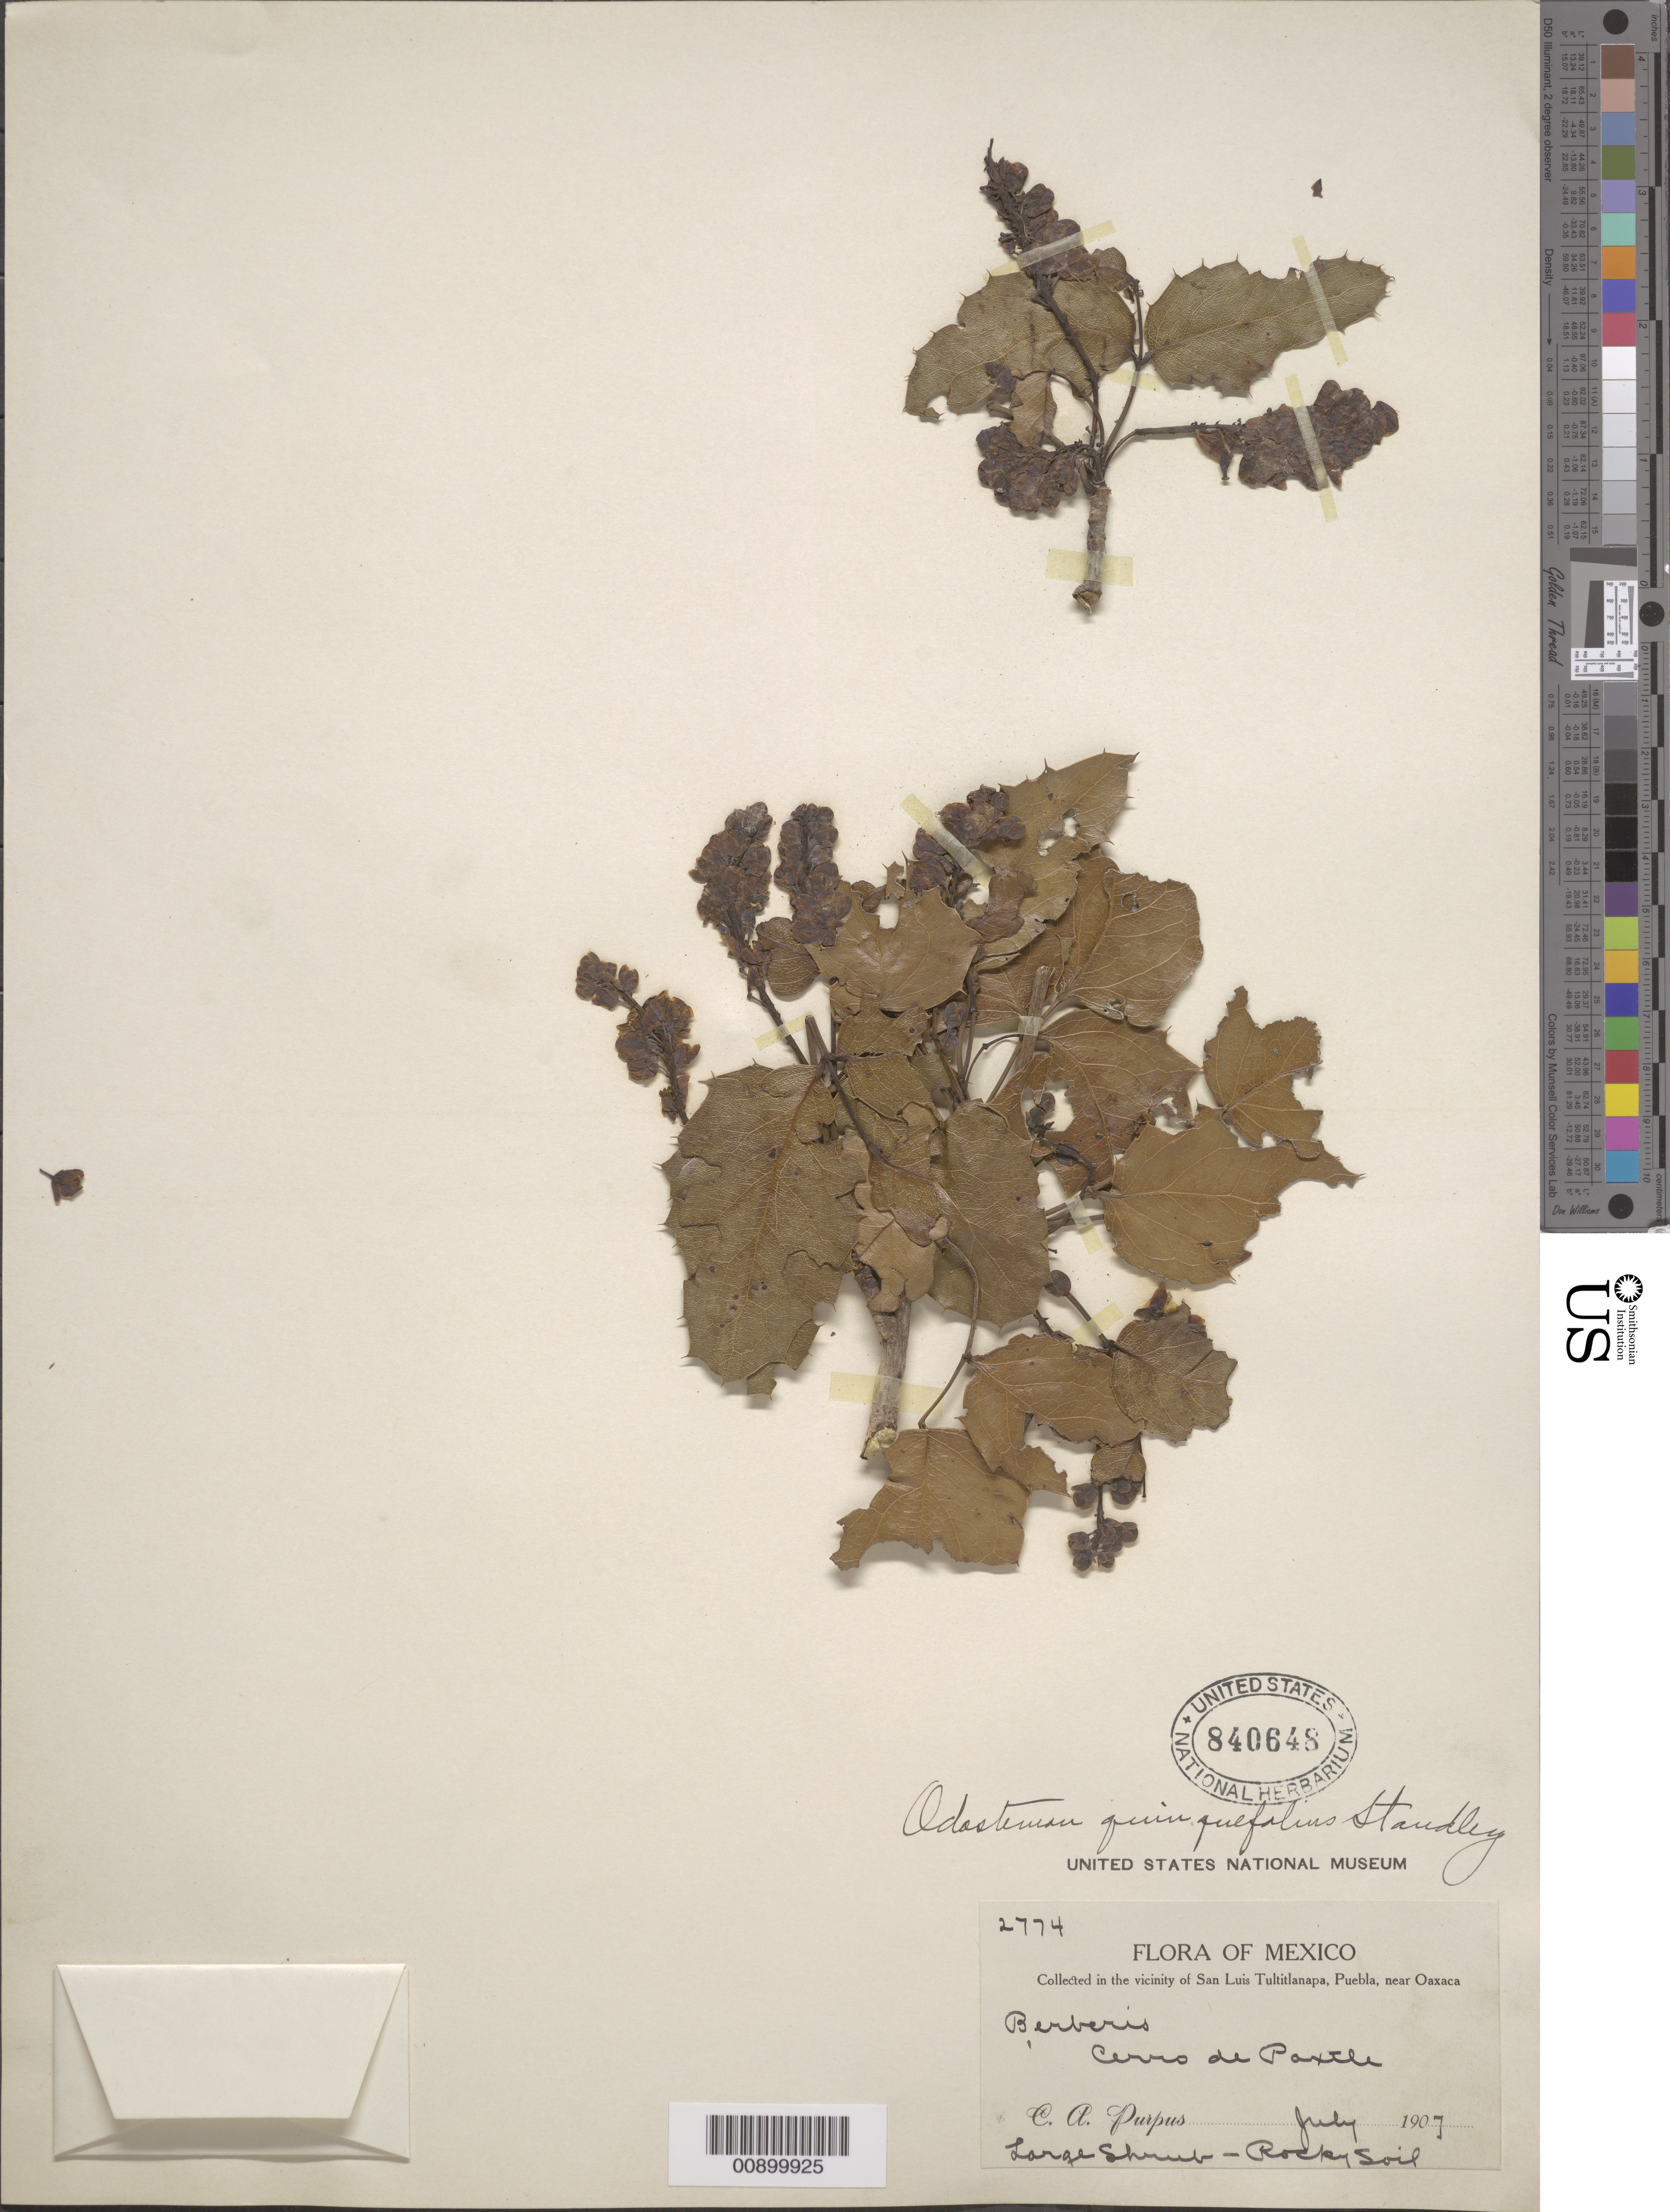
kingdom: Plantae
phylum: Tracheophyta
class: Magnoliopsida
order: Ranunculales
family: Berberidaceae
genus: Mahonia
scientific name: Mahonia quinquefolia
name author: Standl.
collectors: C. A. Purpus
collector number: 2774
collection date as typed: Jul 1907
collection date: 1907-07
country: Mexico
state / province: Puebla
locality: In the vicinity of San Luis Tultitlanapa, Puebla, near Oaxaca.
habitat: Rocky soil.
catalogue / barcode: US 840648